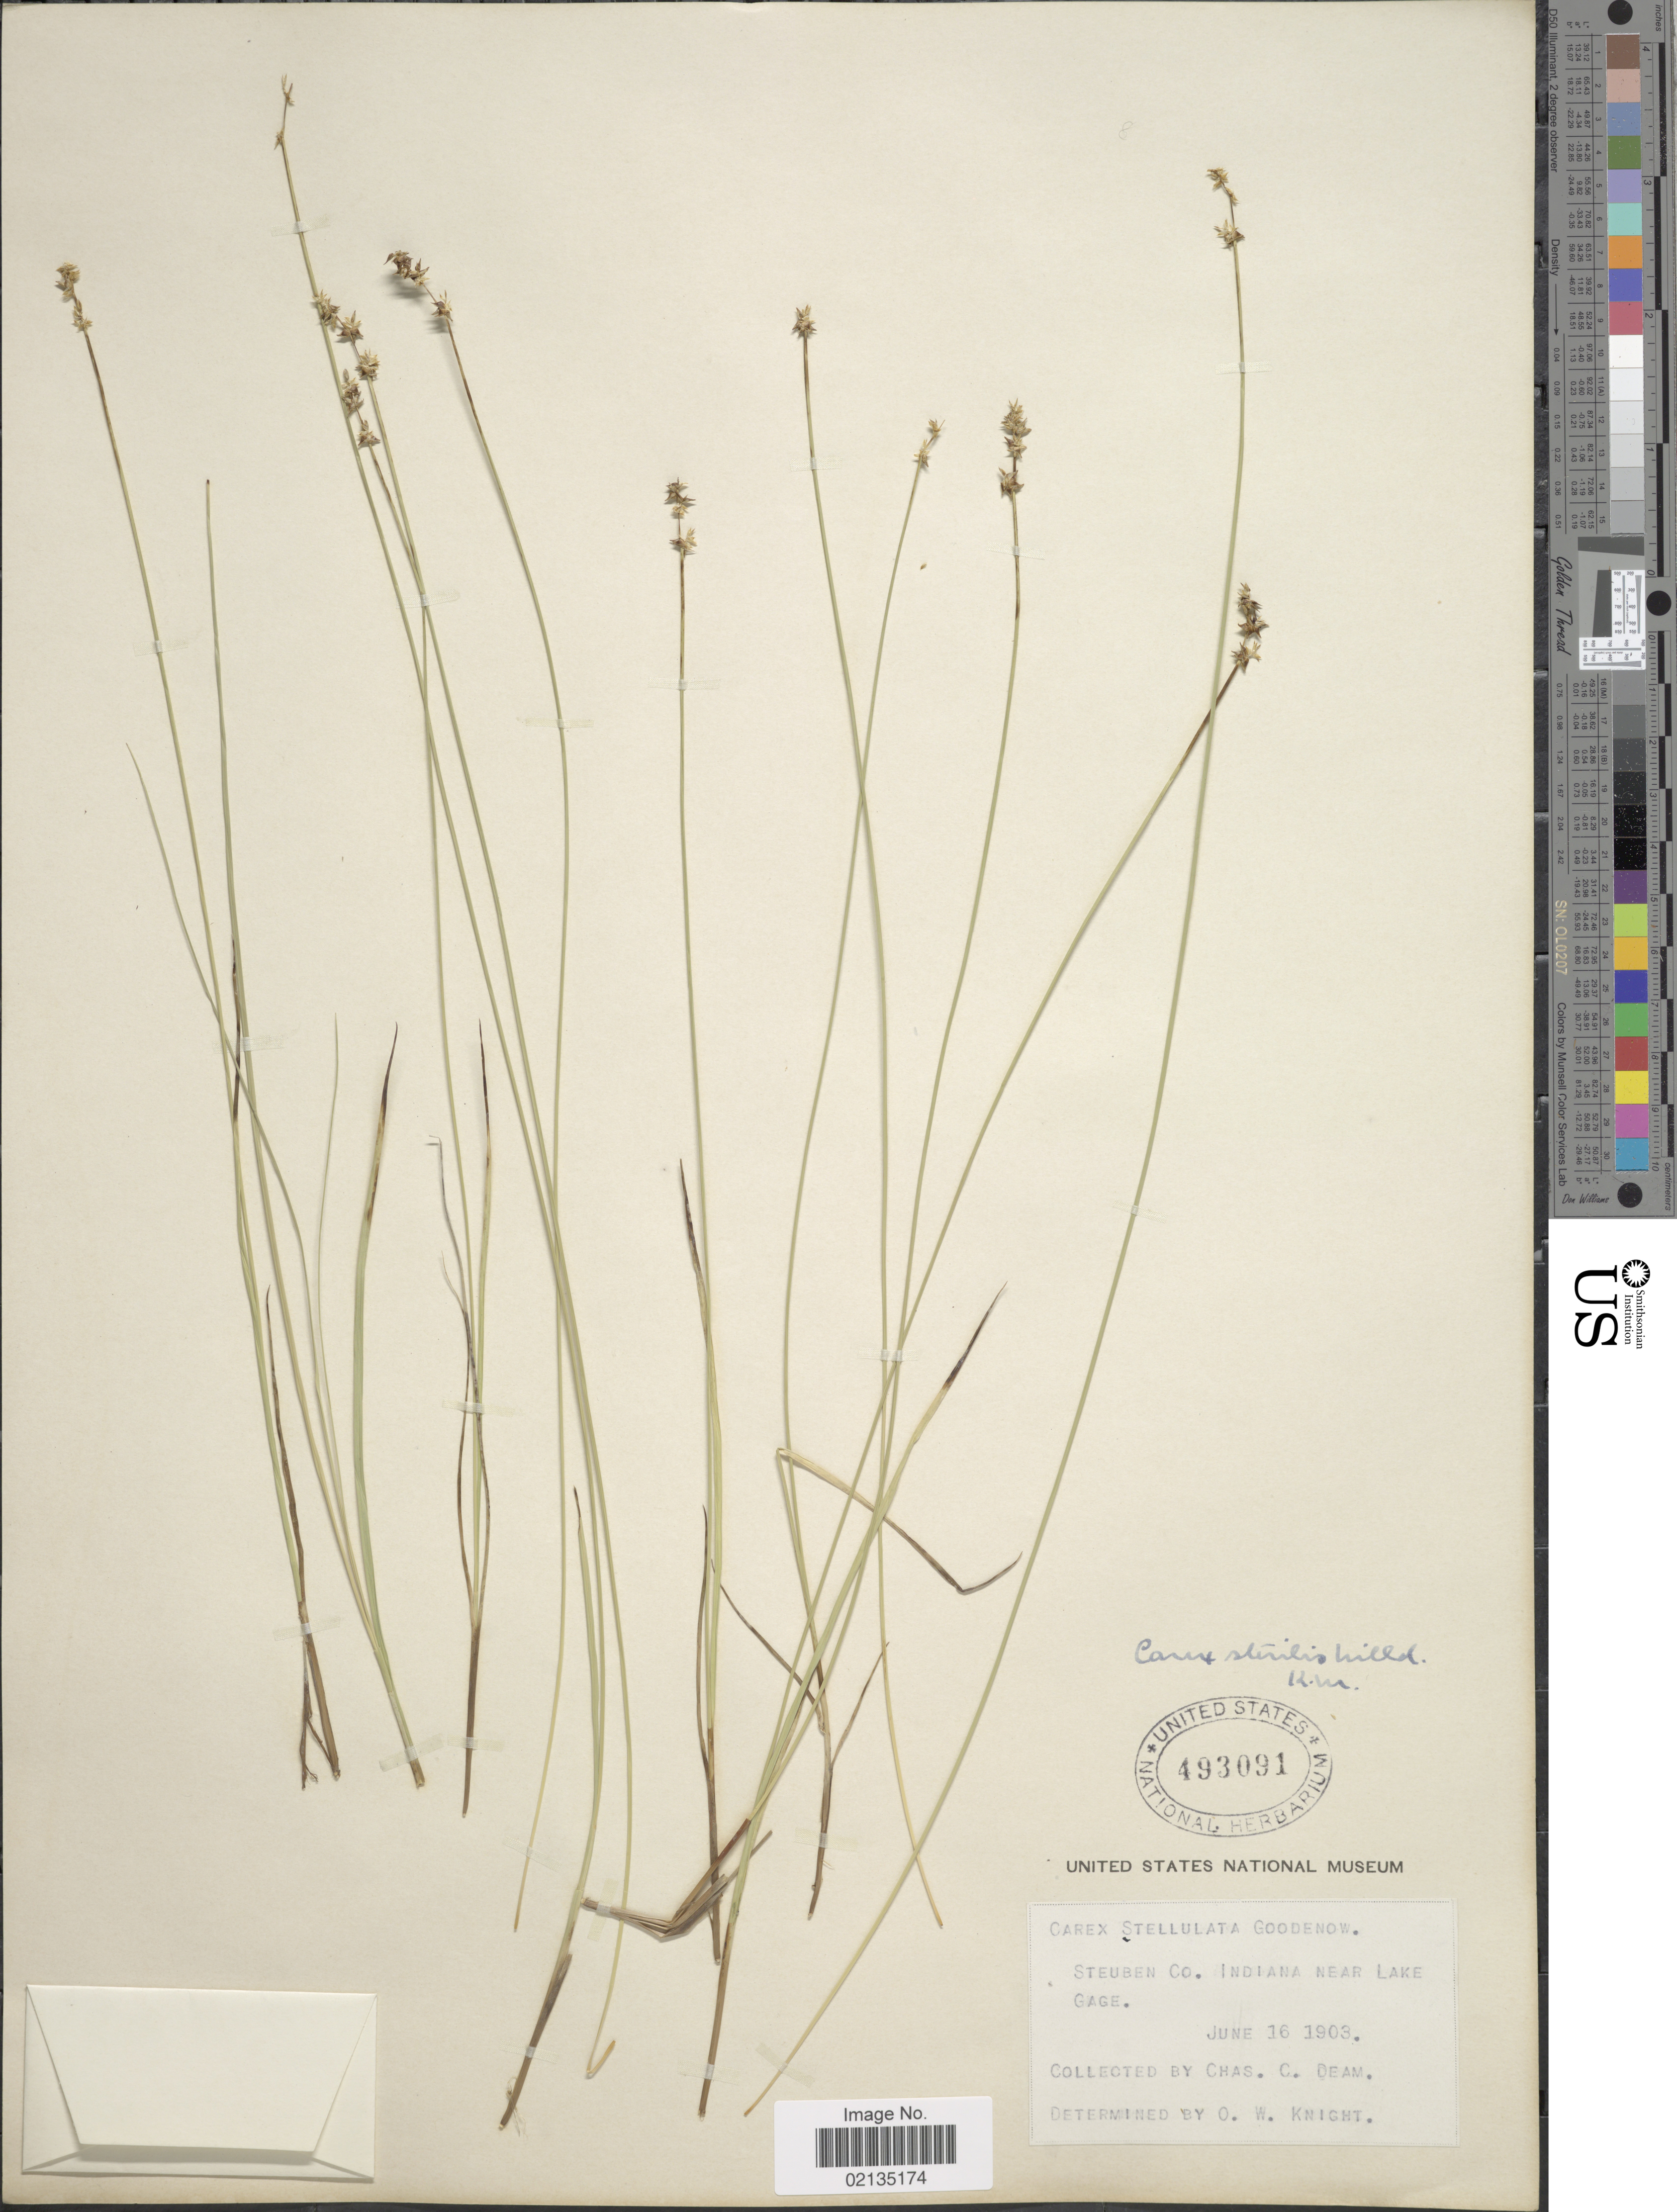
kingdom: Plantae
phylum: Tracheophyta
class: Liliopsida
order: Poales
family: Cyperaceae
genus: Carex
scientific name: Carex sterilis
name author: Willd.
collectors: C. C. Deam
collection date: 1903-06-16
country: United States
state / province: Indiana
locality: Steuben Co. Indiana near Lake Gage.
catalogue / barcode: US 493091